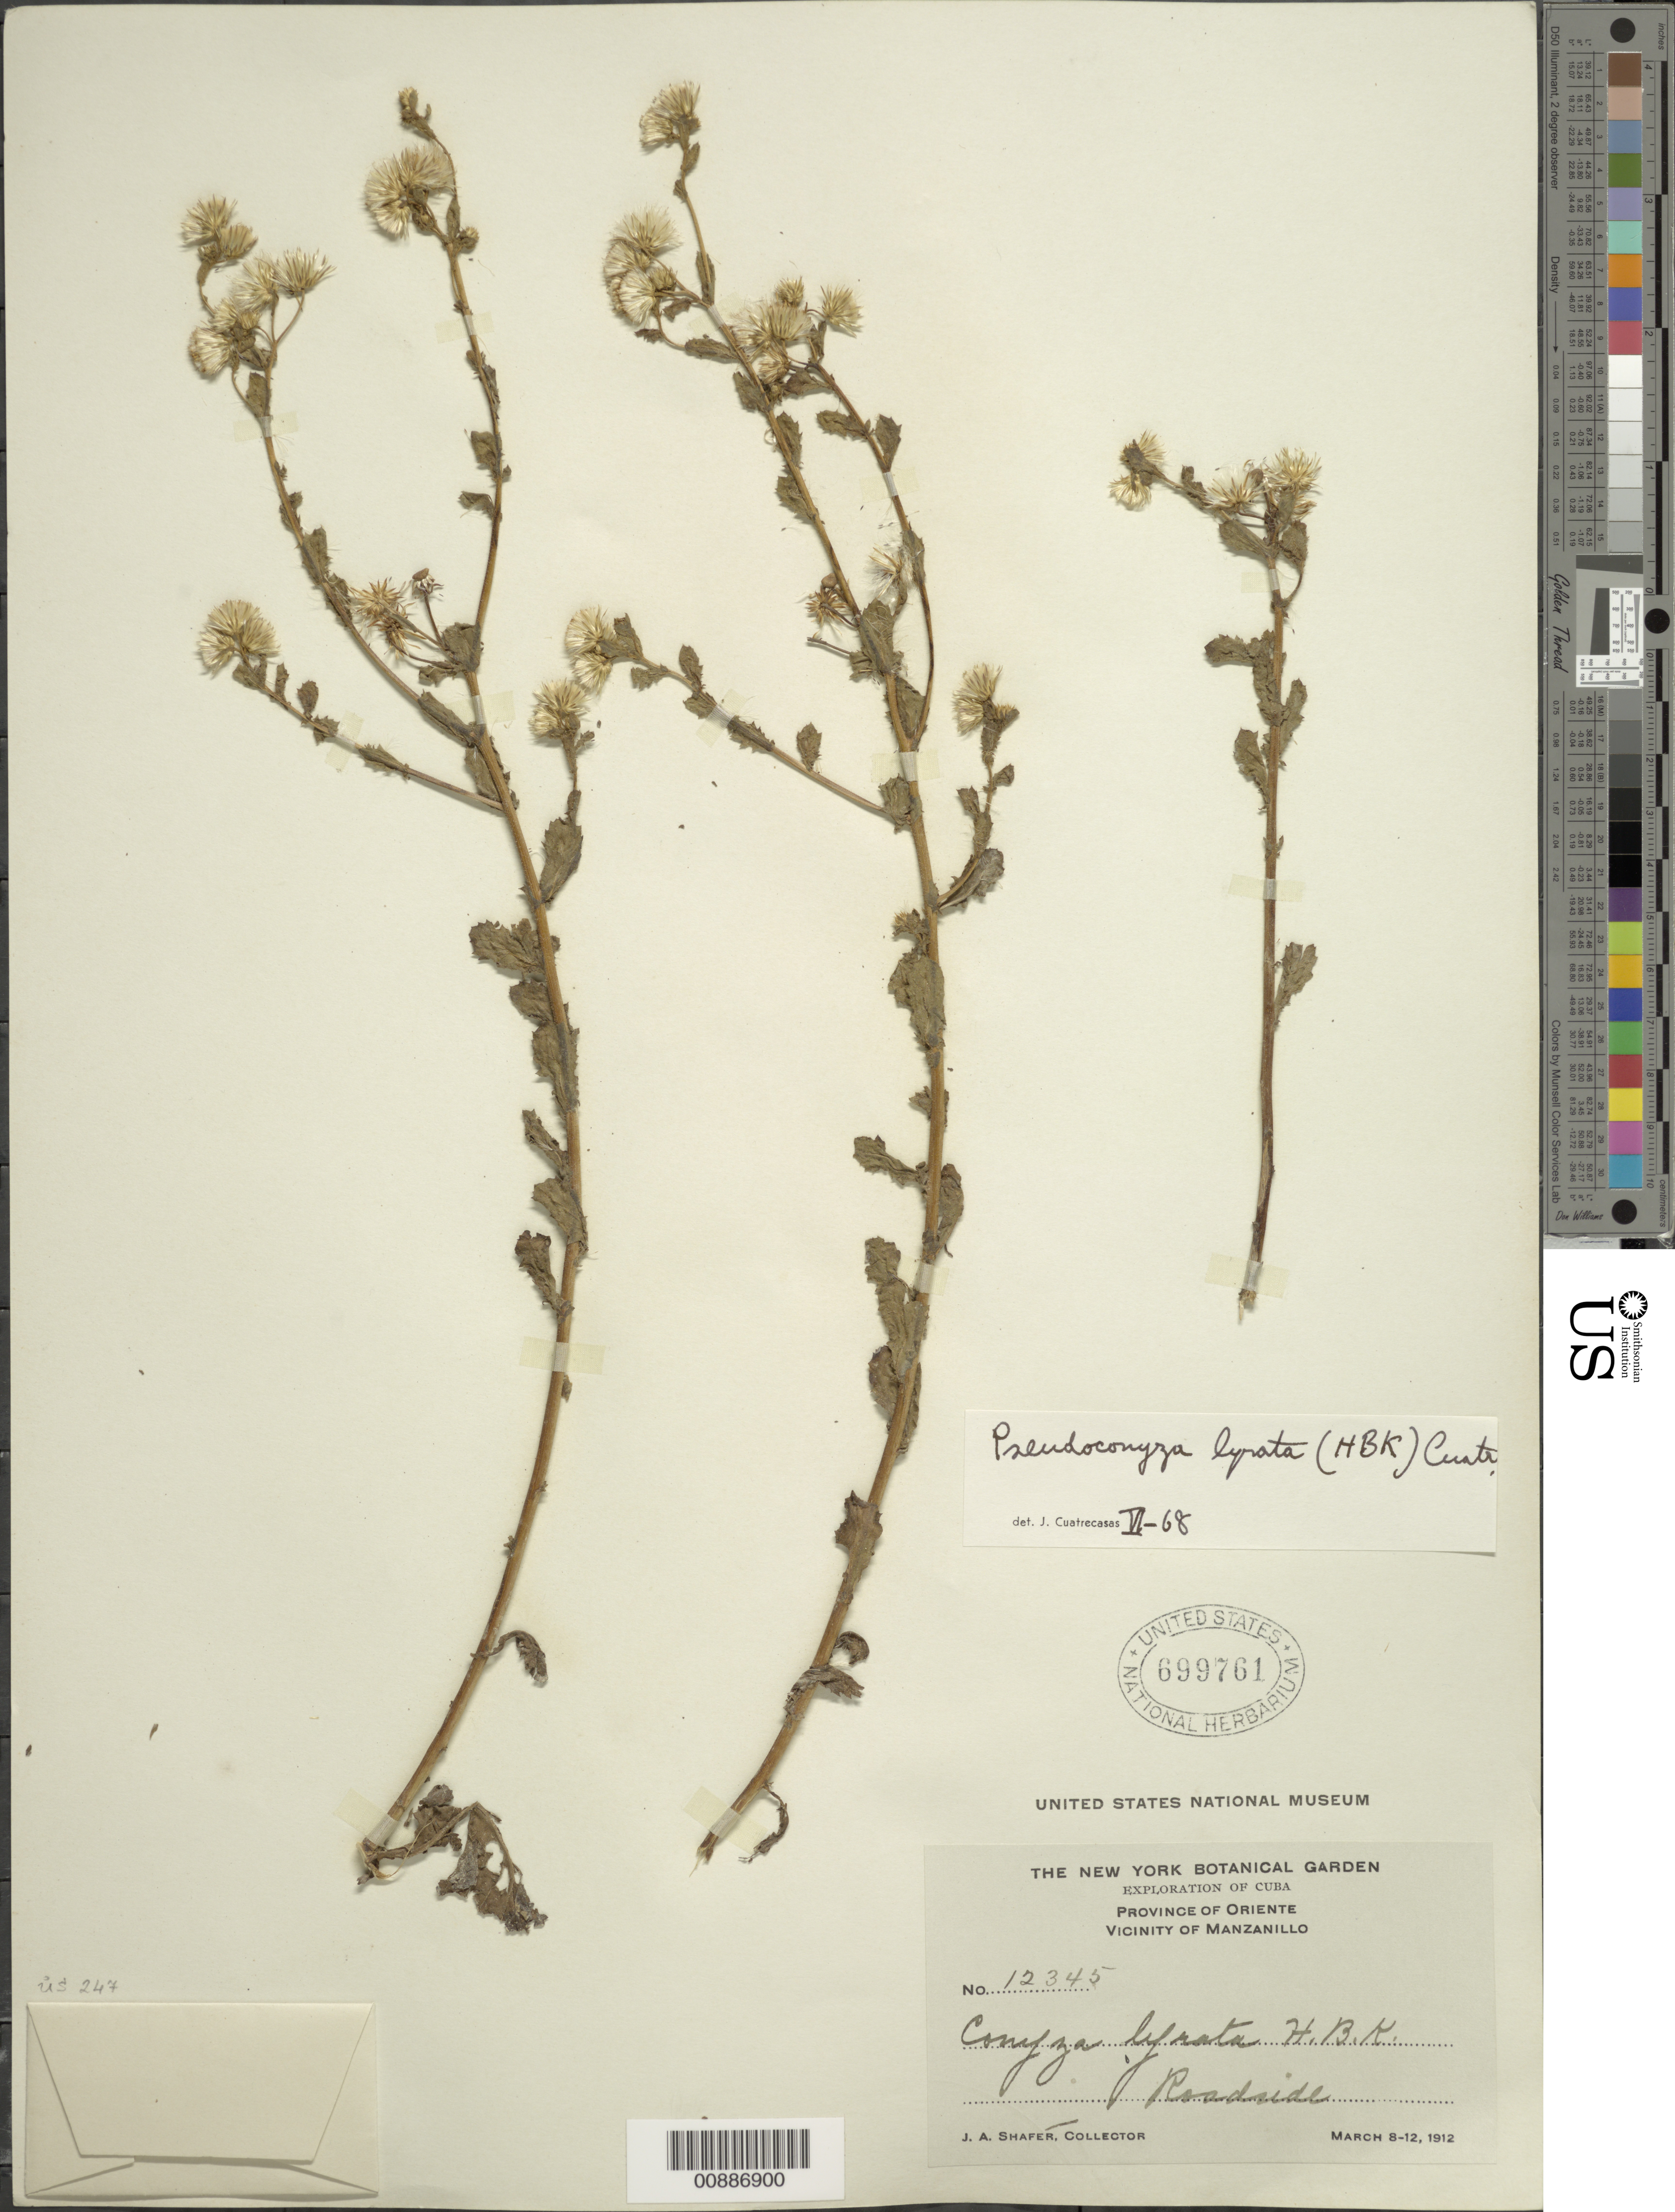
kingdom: Plantae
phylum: Tracheophyta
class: Magnoliopsida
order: Asterales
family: Asteraceae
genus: Pseudoconyza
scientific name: Pseudoconyza lyrata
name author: (Kunth) Cuatrec.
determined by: Cuatrecasas, J.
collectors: J. A. Shafer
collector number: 12345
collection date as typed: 08 Mar 1912 to 12 Mar 1912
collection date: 1912-03-08/1912-03-12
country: Cuba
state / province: Oriente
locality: Vicinity of Manzanillo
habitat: Roadside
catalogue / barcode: US 699761